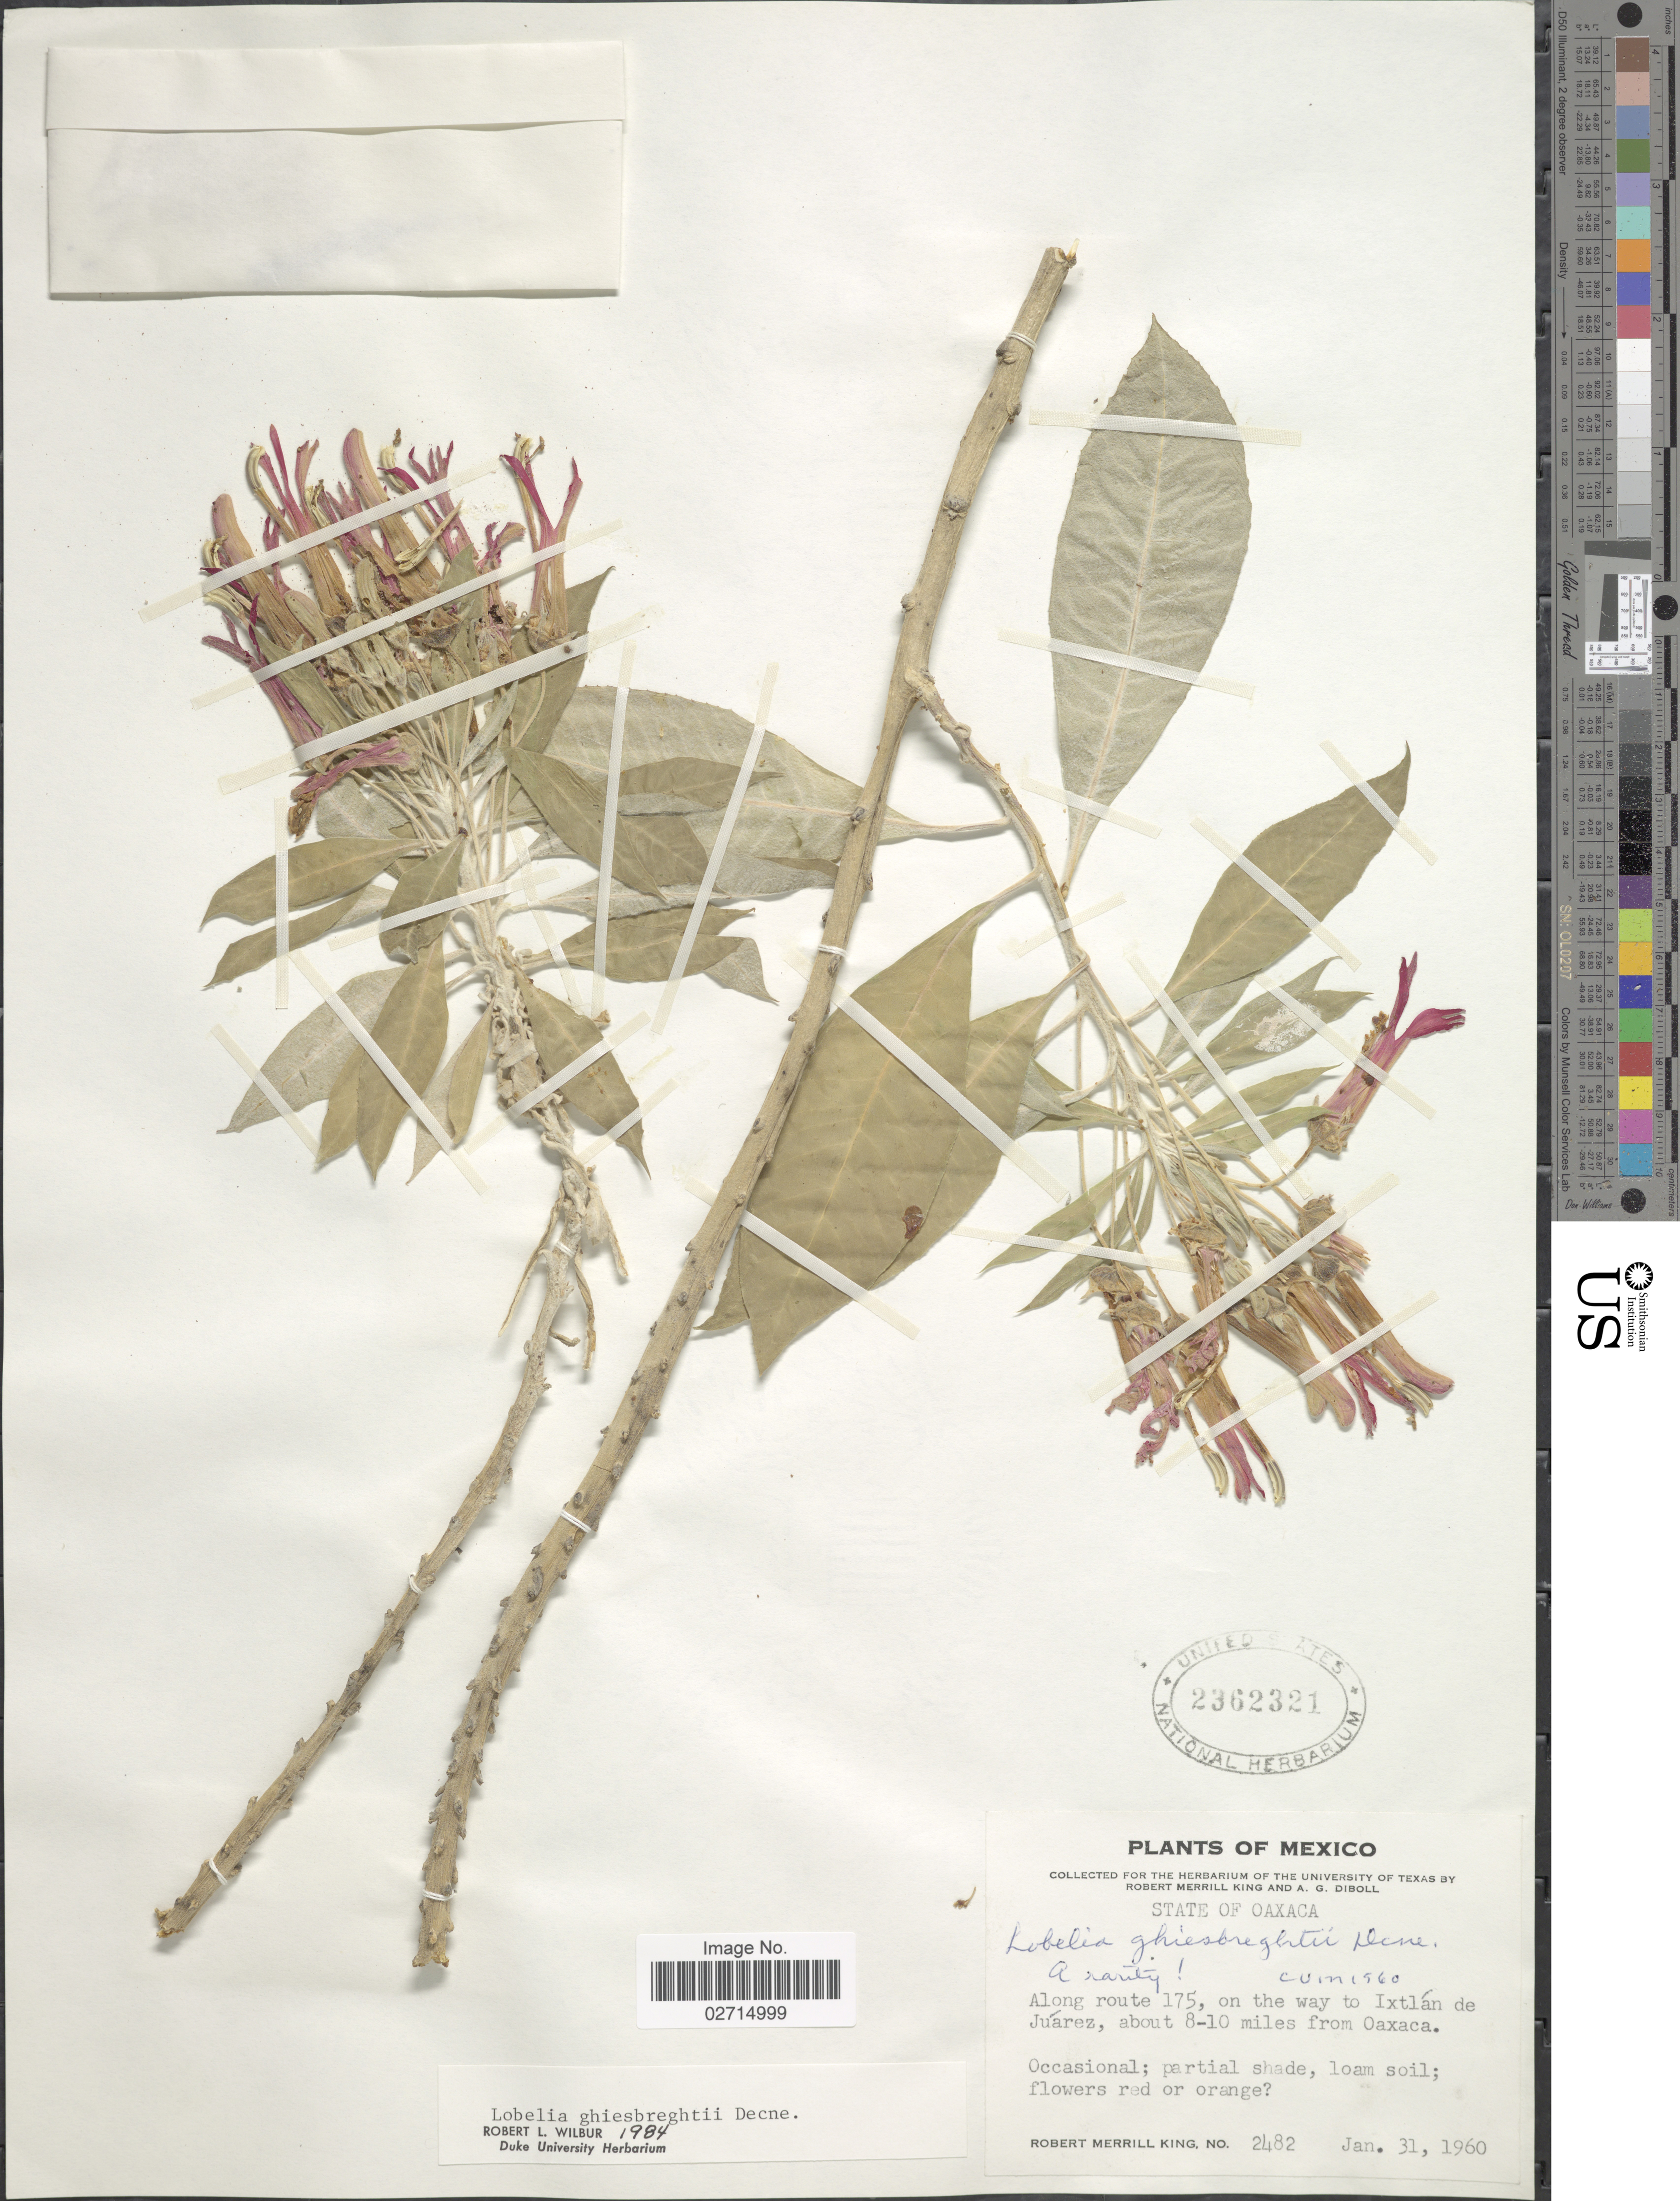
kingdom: Plantae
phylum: Tracheophyta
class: Magnoliopsida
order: Asterales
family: Campanulaceae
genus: Lobelia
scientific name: Lobelia ghiesbreghtii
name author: Decne.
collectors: R. M. King & A. Diboll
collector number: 2482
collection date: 1960-01-31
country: Mexico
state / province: Oaxaca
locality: Along route 175, on the way to Ixtlan de Juarez, about 8-10 miles from Oaxaca, State of Oaxaca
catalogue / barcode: US 2362321